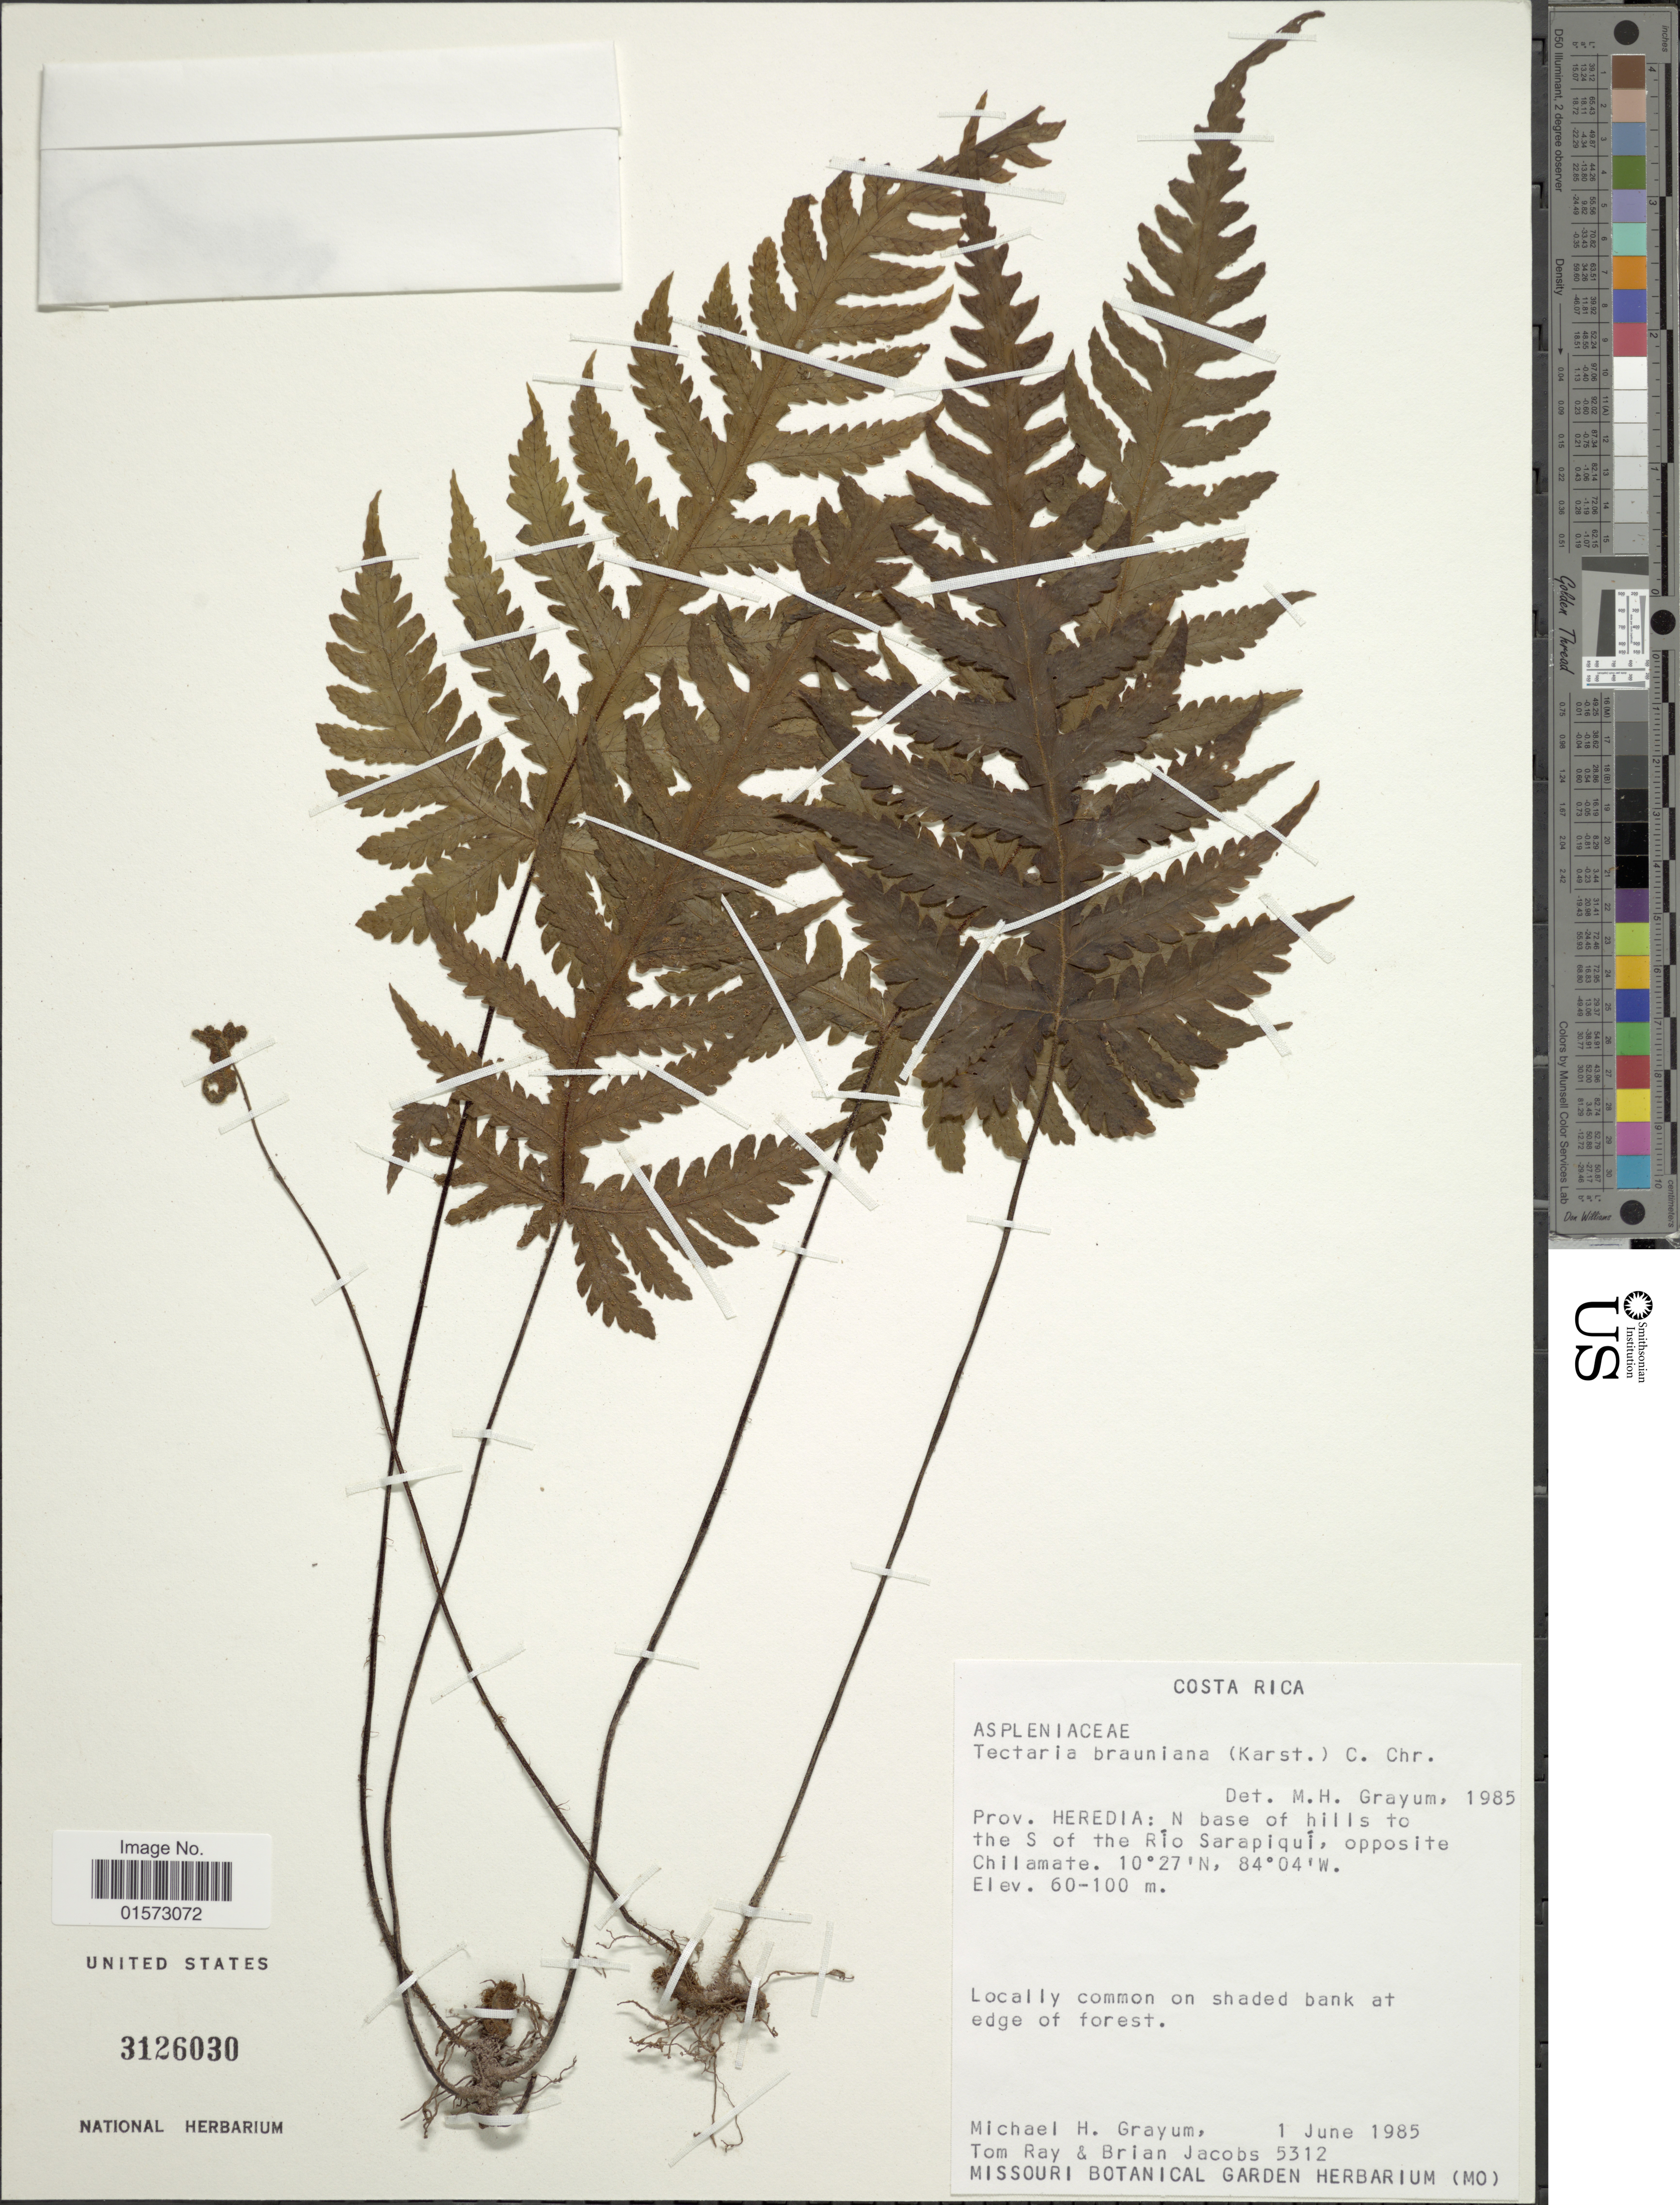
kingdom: Plantae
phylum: Tracheophyta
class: Polypodiopsida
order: Polypodiales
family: Tectariaceae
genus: Tectaria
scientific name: Tectaria brauniana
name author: (H. Karst.) C. Chr.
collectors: M. H. Grayum, T. Ray & B. Jacobs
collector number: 5312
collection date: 1985-06-01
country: Costa Rica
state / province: Heredia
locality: N base of hills to the S of the Río Sarapiquí, opposite Chilamate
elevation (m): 60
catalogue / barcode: US 3126030